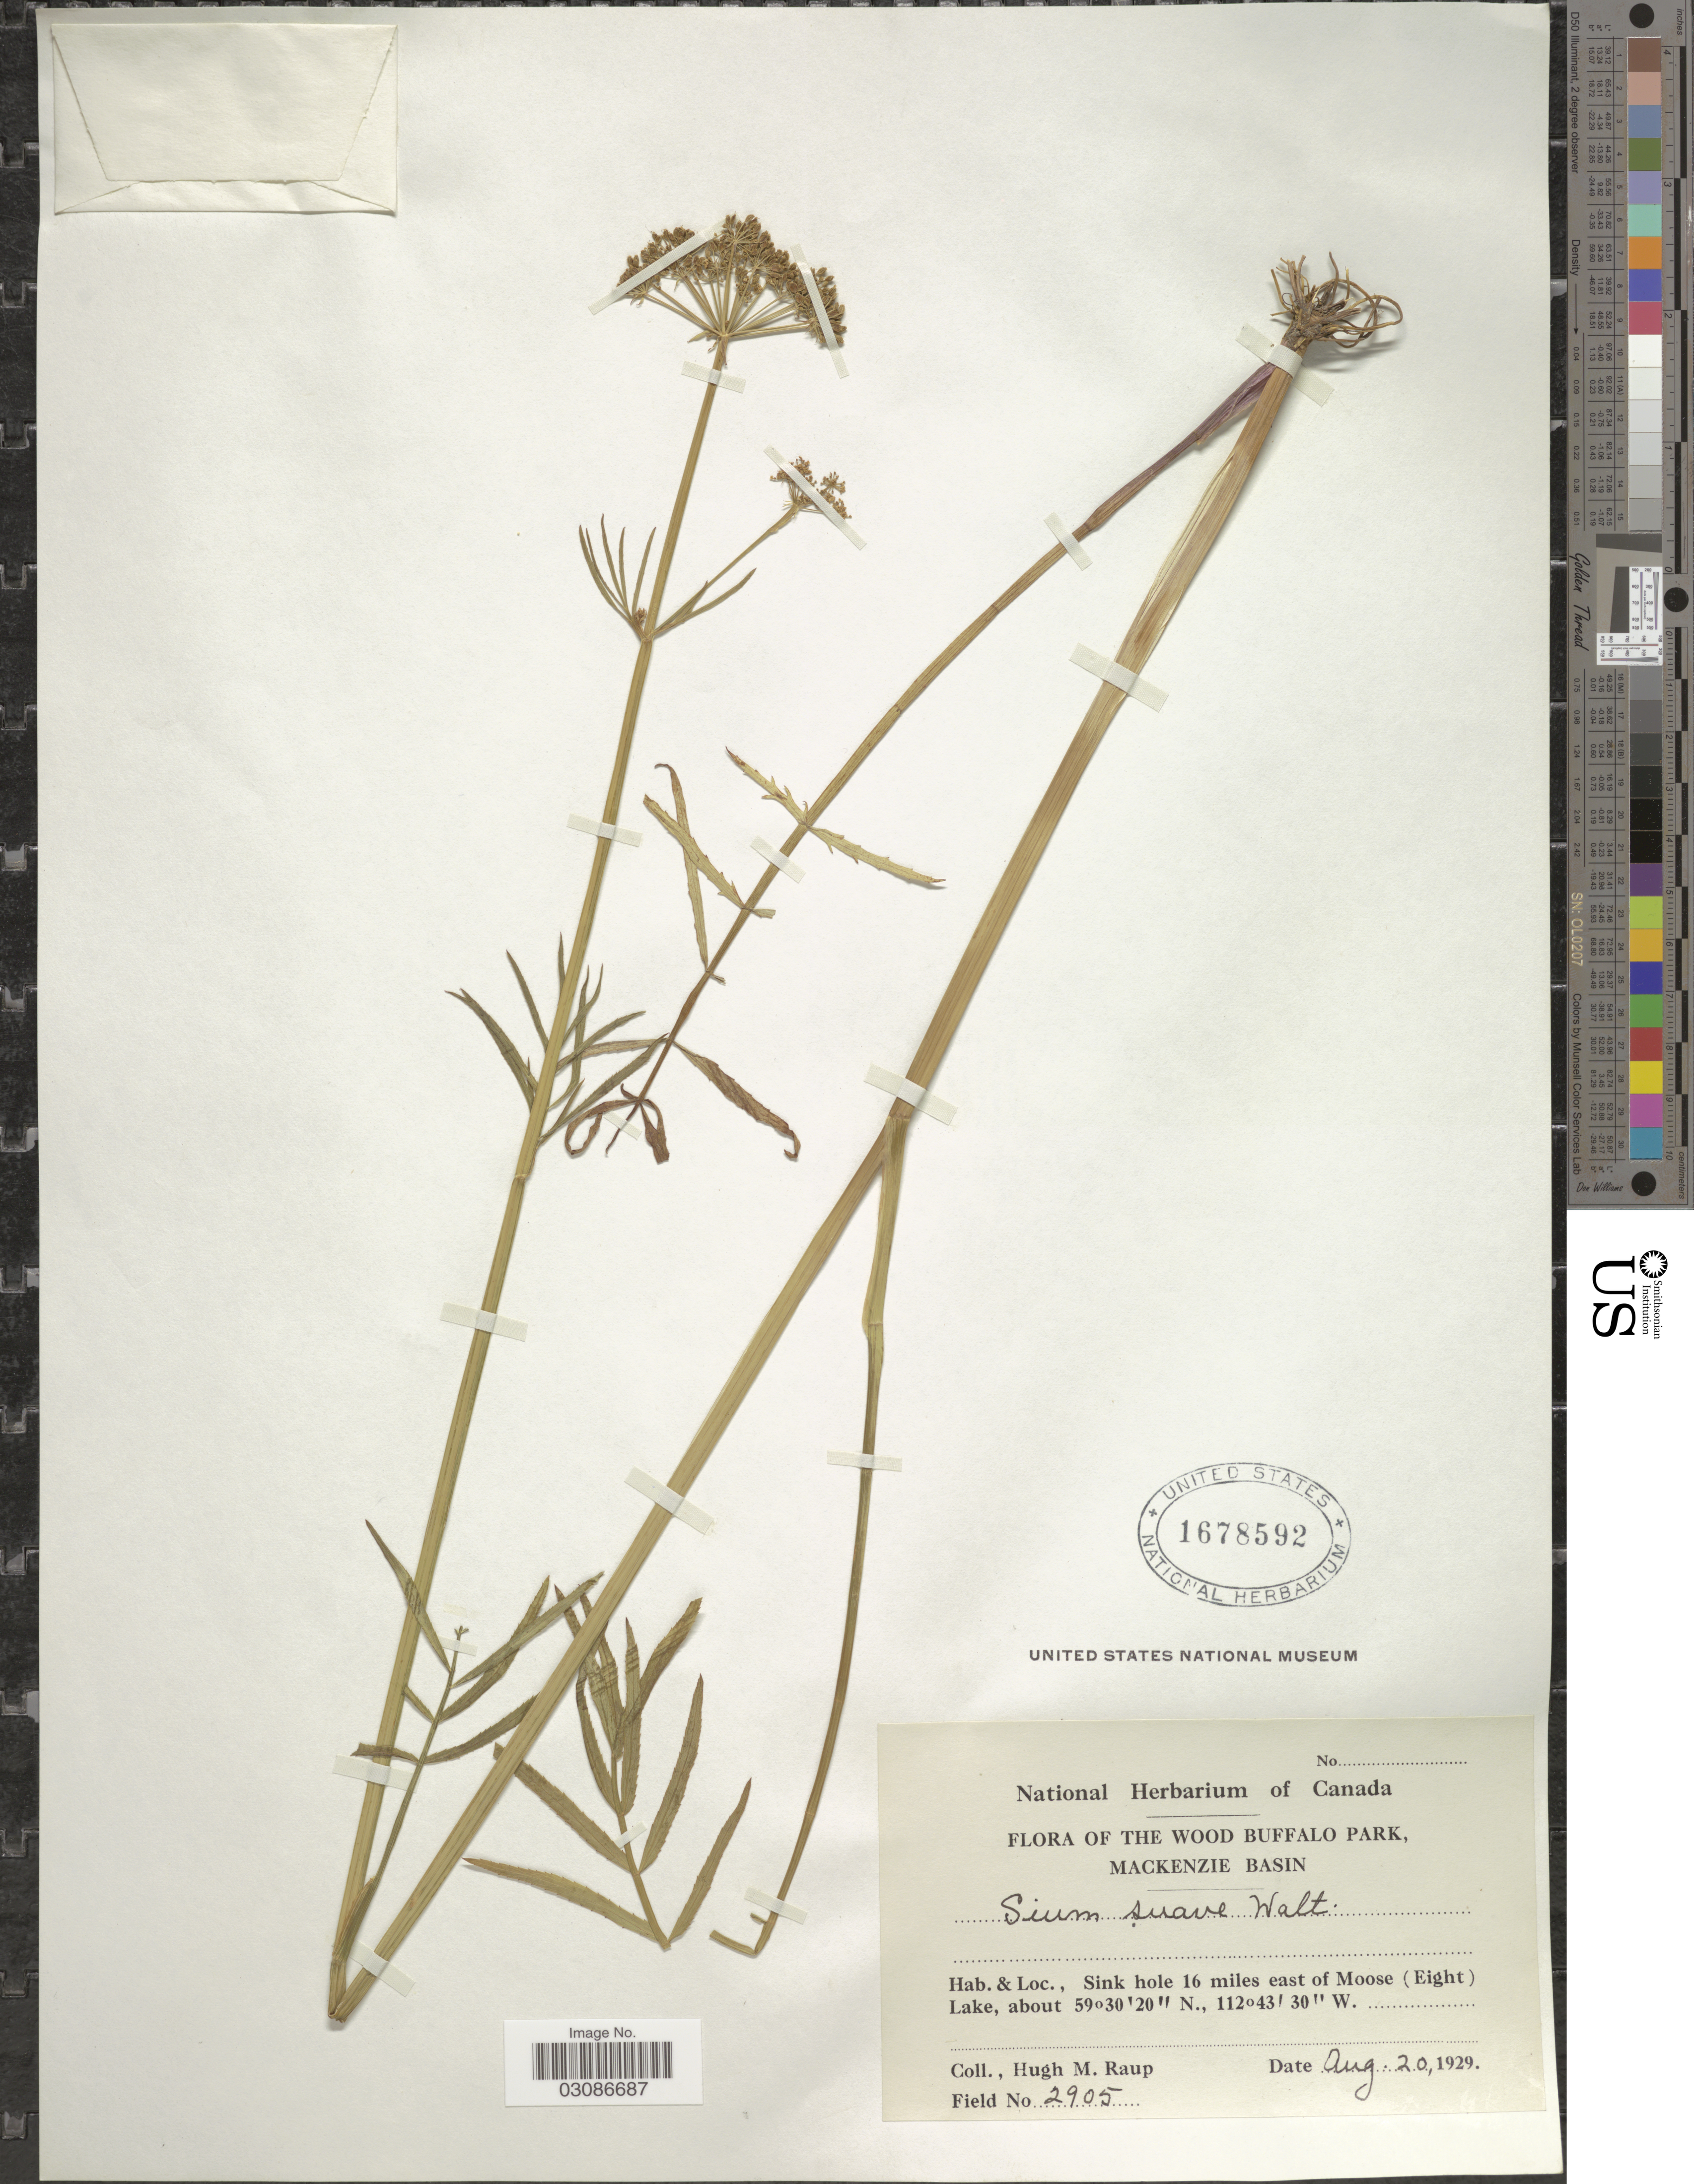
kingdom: Plantae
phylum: Tracheophyta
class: Magnoliopsida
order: Apiales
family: Apiaceae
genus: Sium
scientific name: Sium suave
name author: Walter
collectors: H. Raup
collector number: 2905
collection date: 1929-08-20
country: Canada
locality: The Wood Buffalo Park, Mackenzie Basin. Sink hole 16 miles east of Moose (Eight) Lake.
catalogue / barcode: US 1678592